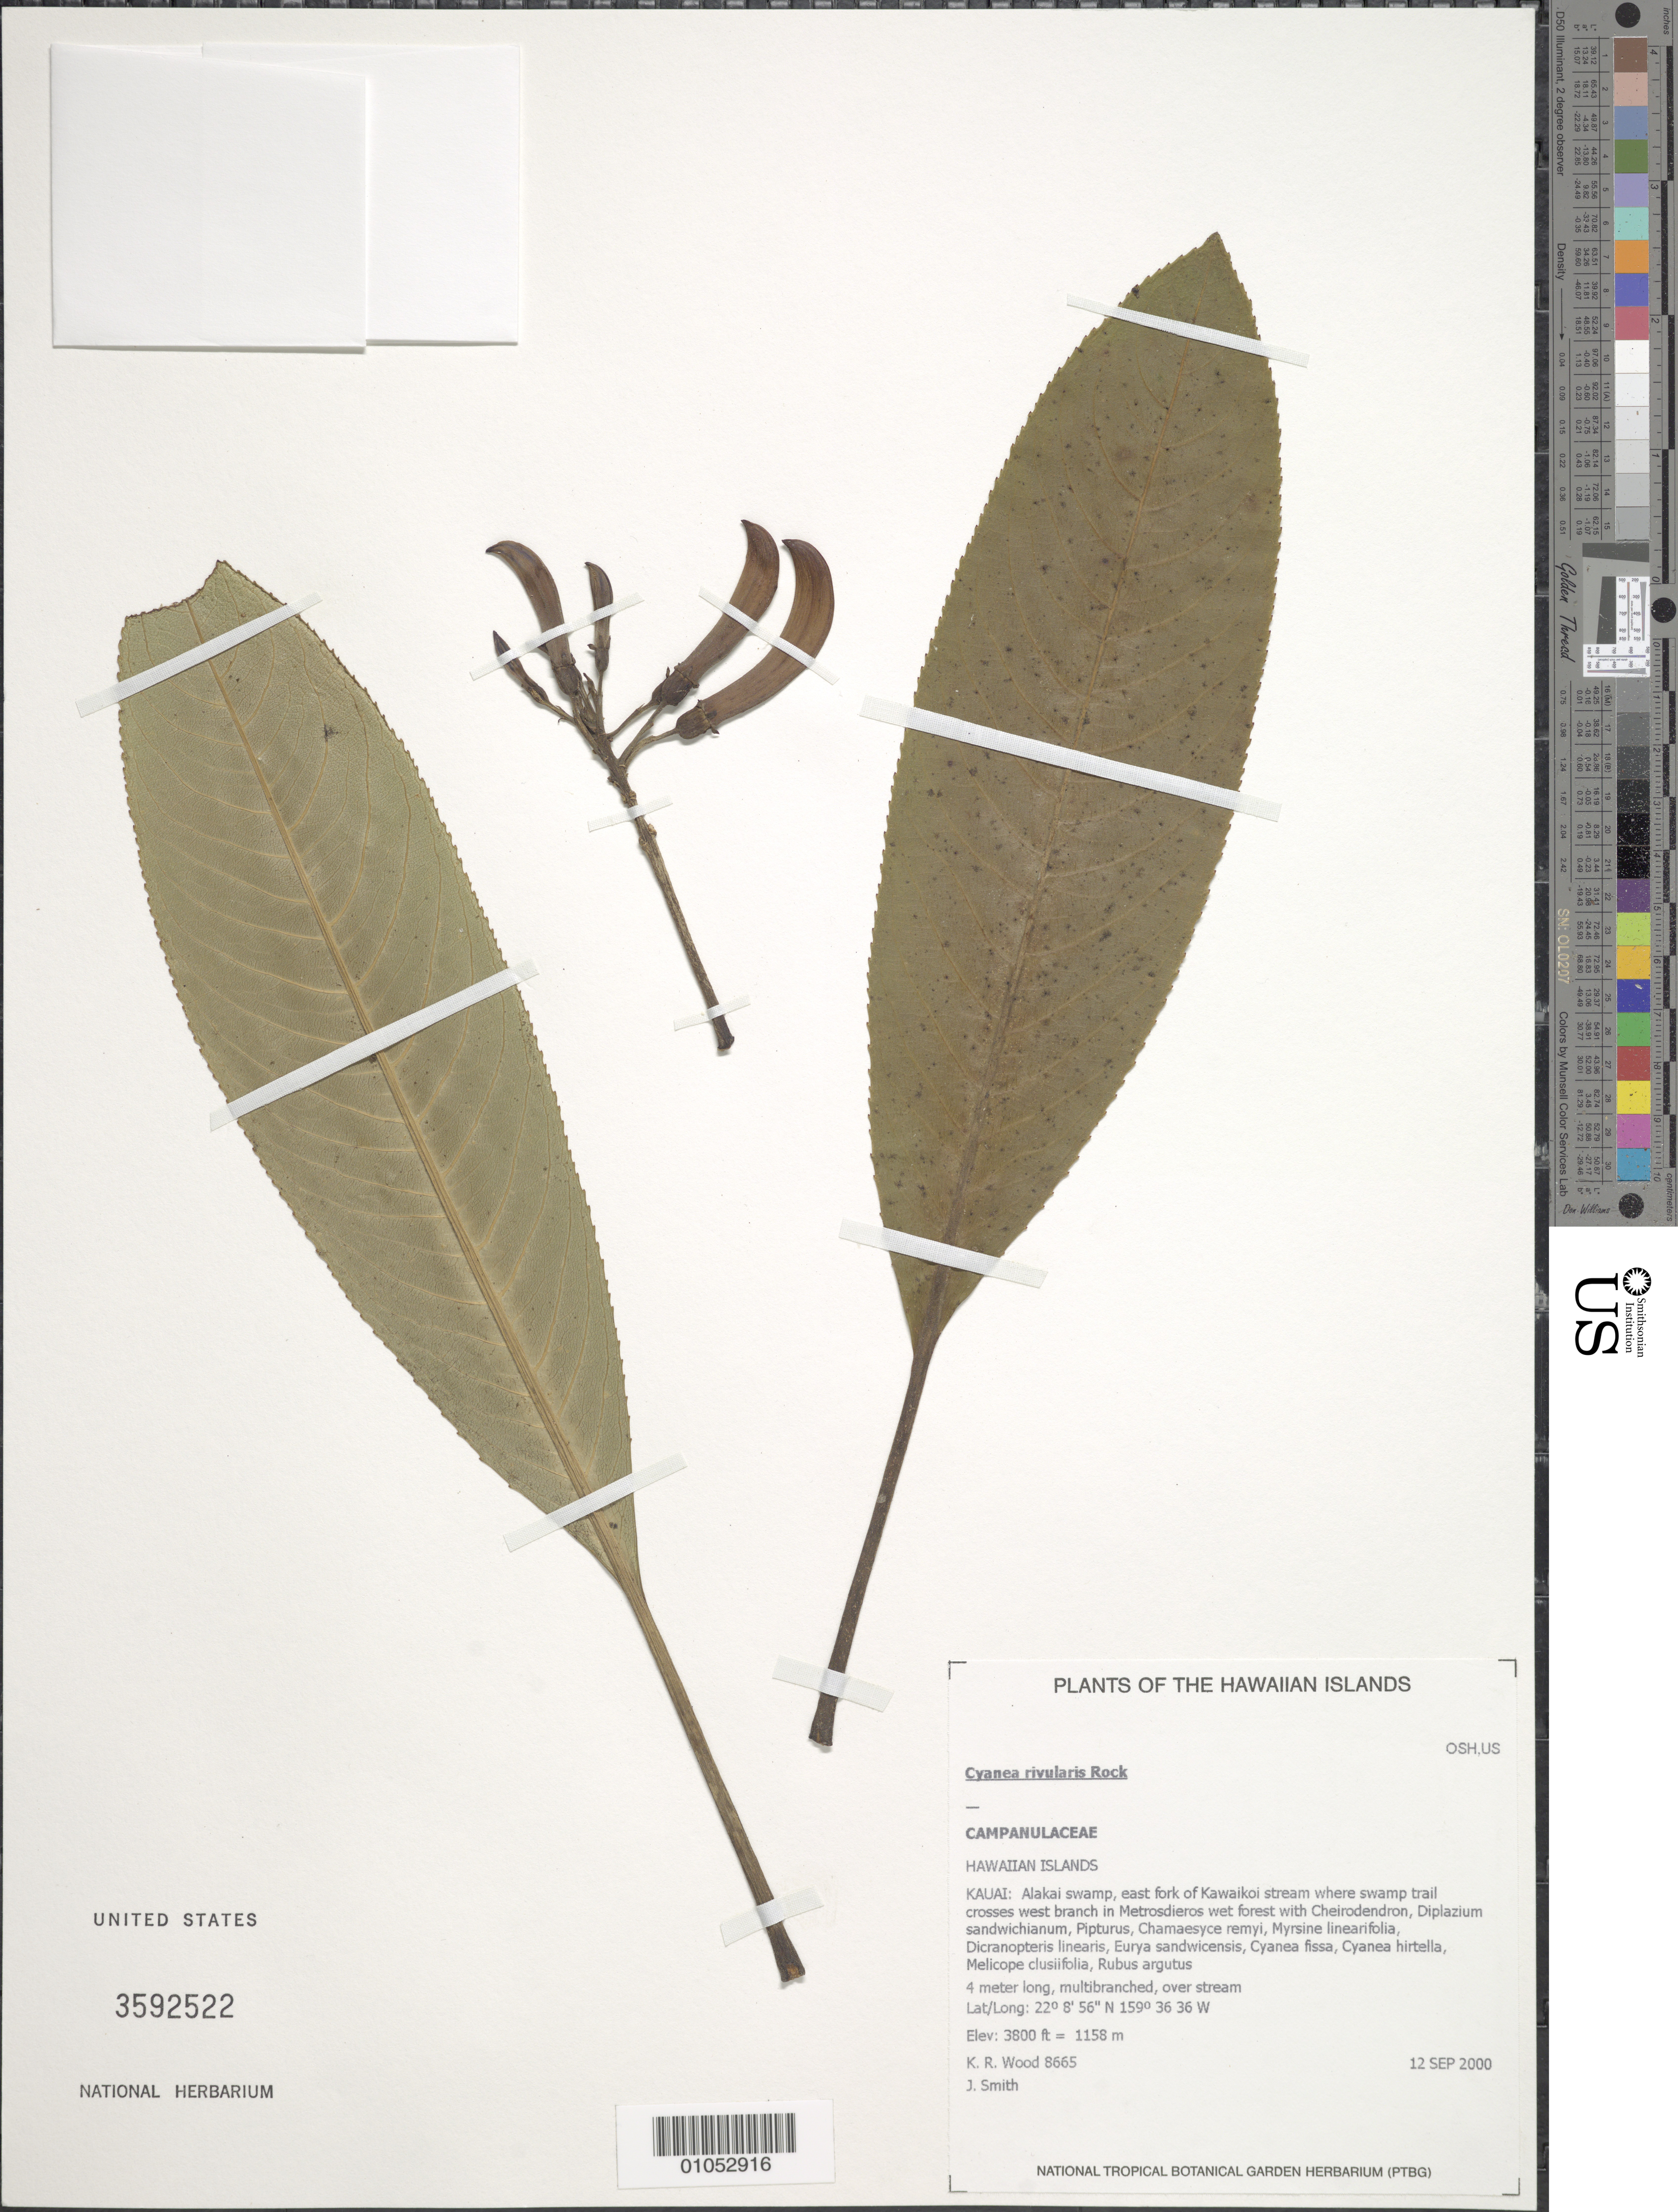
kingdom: Plantae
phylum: Tracheophyta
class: Magnoliopsida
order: Asterales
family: Campanulaceae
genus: Cyanea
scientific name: Cyanea rivularis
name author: Rock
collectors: K. R. Wood & J. Smith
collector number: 8665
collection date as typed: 12 Sep 2000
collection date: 2000-09-12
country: United States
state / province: Hawaii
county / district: Kauai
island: Kaua'i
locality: Alakai swamp, east fork of Kawaikoi stream where swamp trail crosses west branch.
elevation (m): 1158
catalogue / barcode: US 3592522